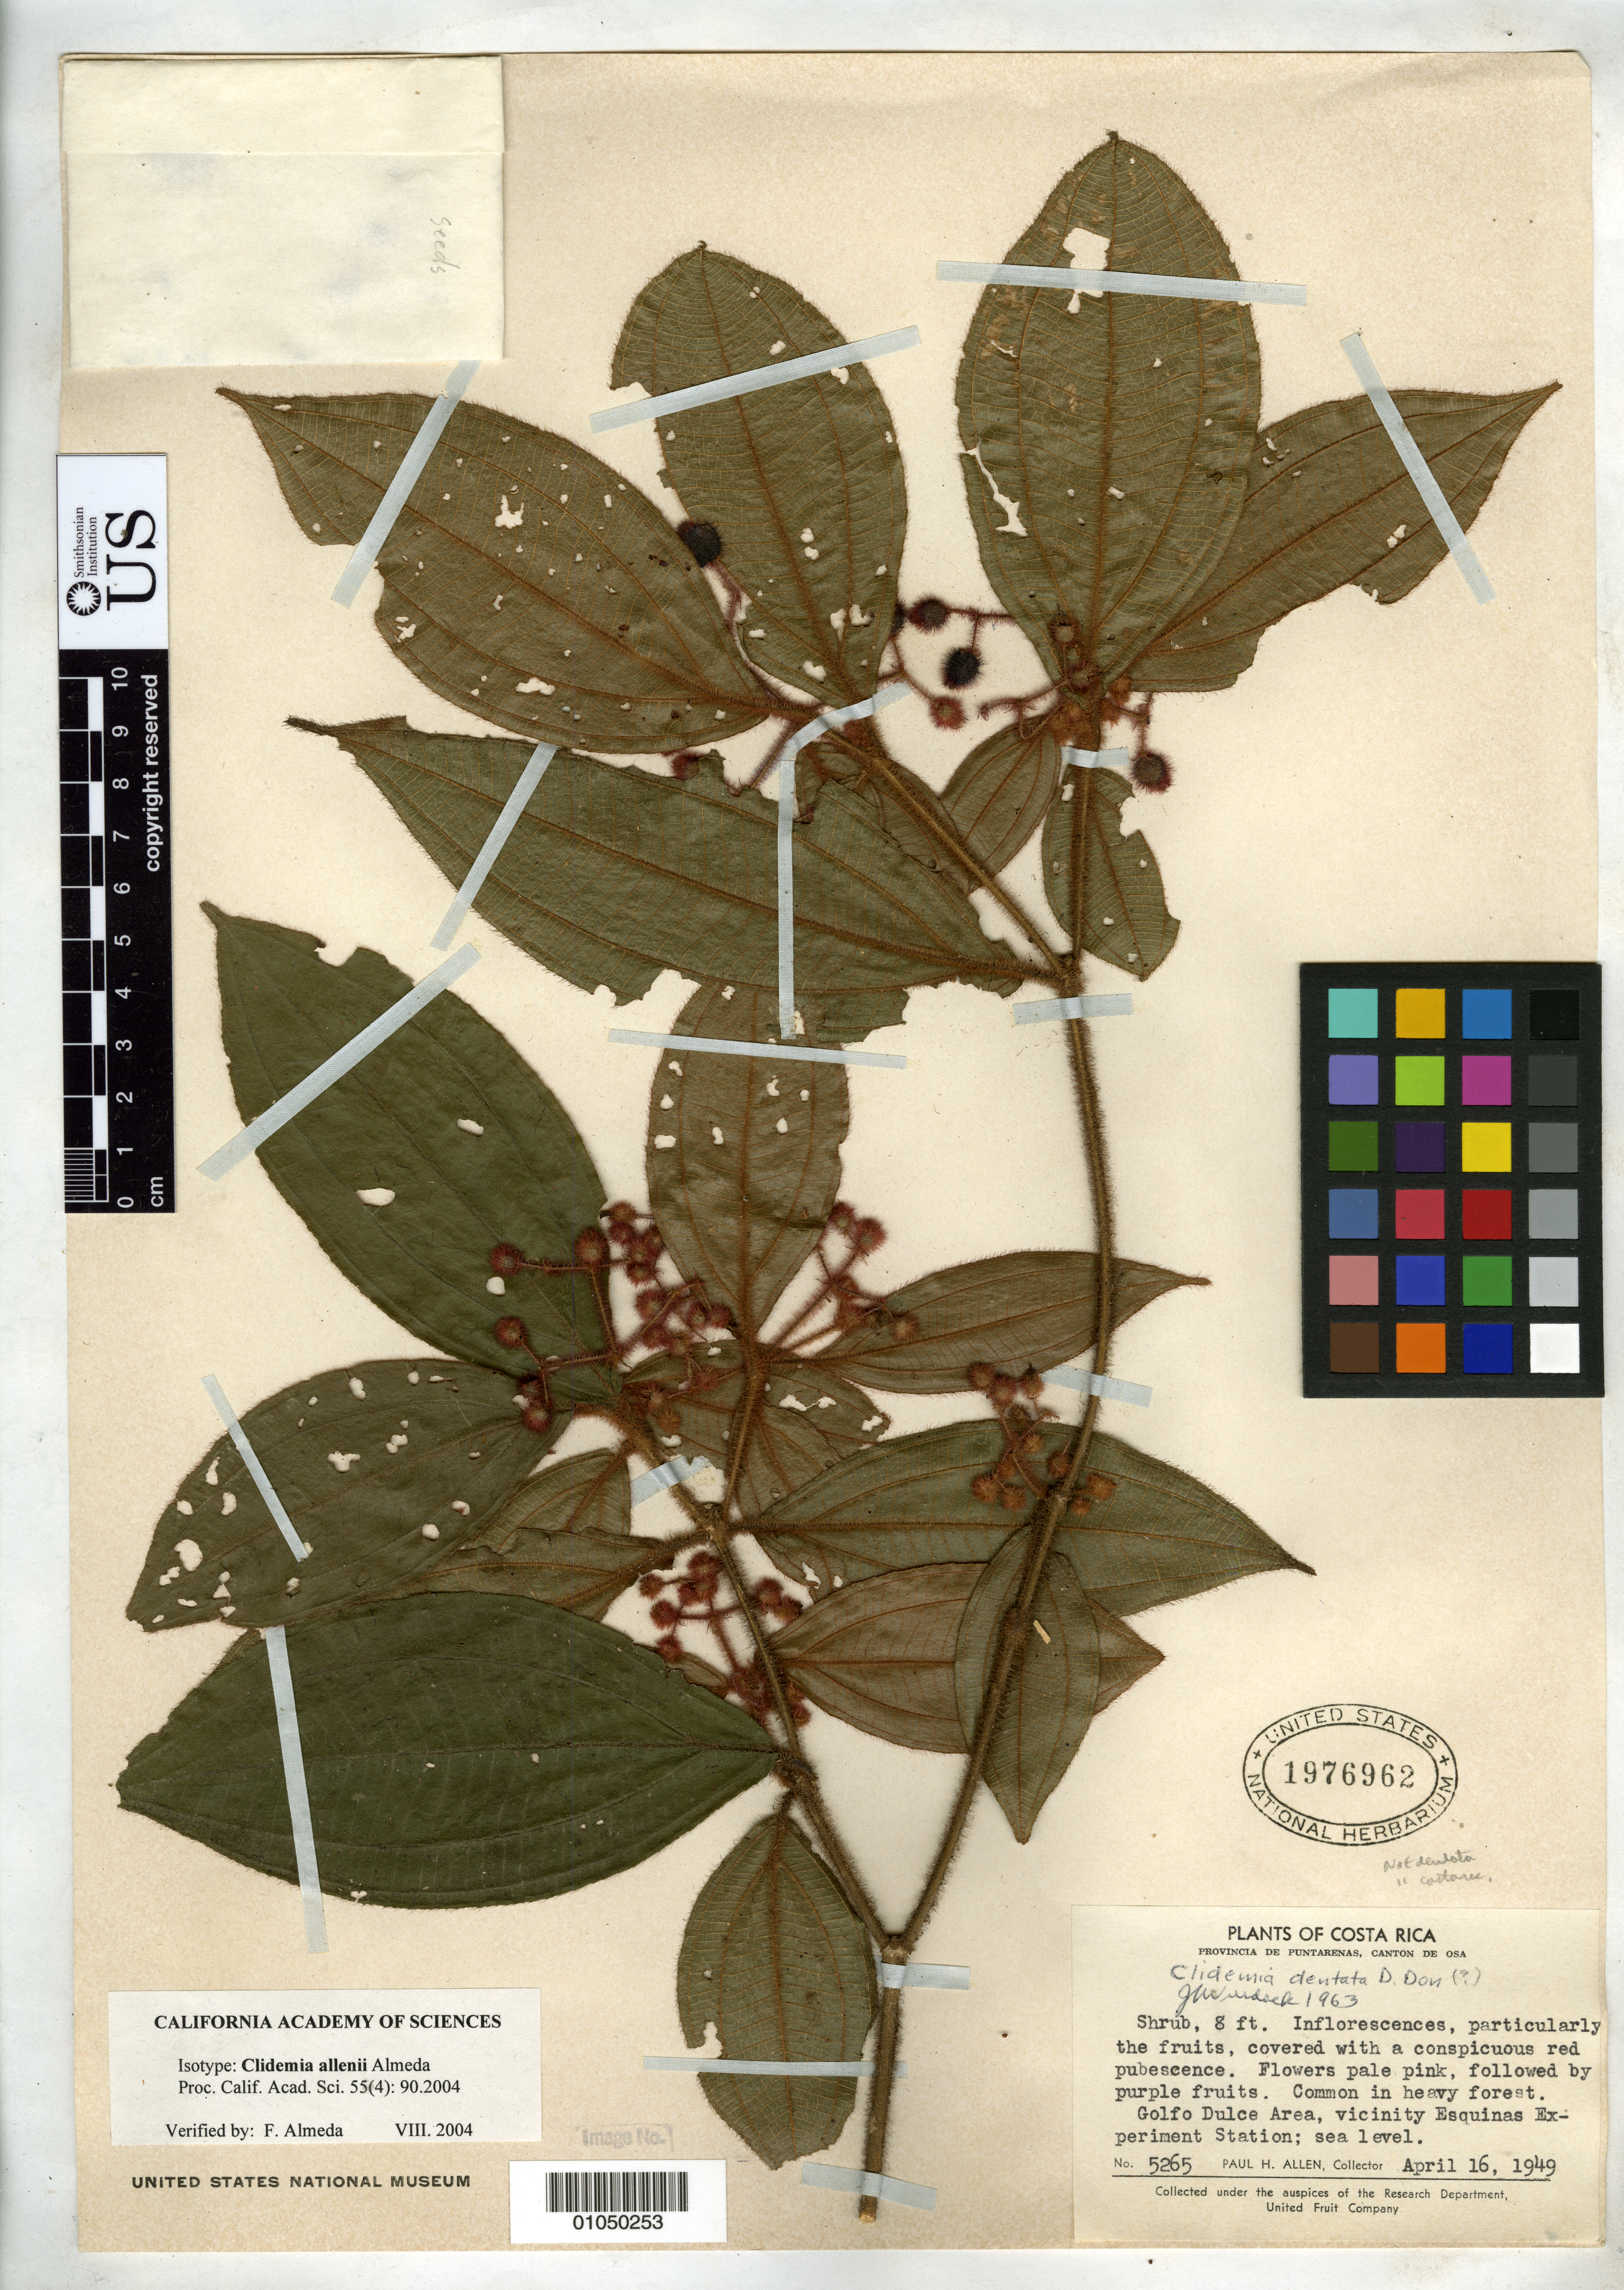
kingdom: Plantae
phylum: Tracheophyta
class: Magnoliopsida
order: Myrtales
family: Melastomataceae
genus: Clidemia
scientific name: Clidemia allenii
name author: Almeda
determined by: Almeda, F.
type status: Isotype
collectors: P. H. Allen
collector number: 5265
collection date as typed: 16 Apr 1949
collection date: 1949-04-16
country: Costa Rica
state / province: Puntarenas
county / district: Osa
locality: Canton de Osa, Golfo Dulce Area, vicinity of Esquinas Experiment Station, sea level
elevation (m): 0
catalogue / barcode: US 1976962